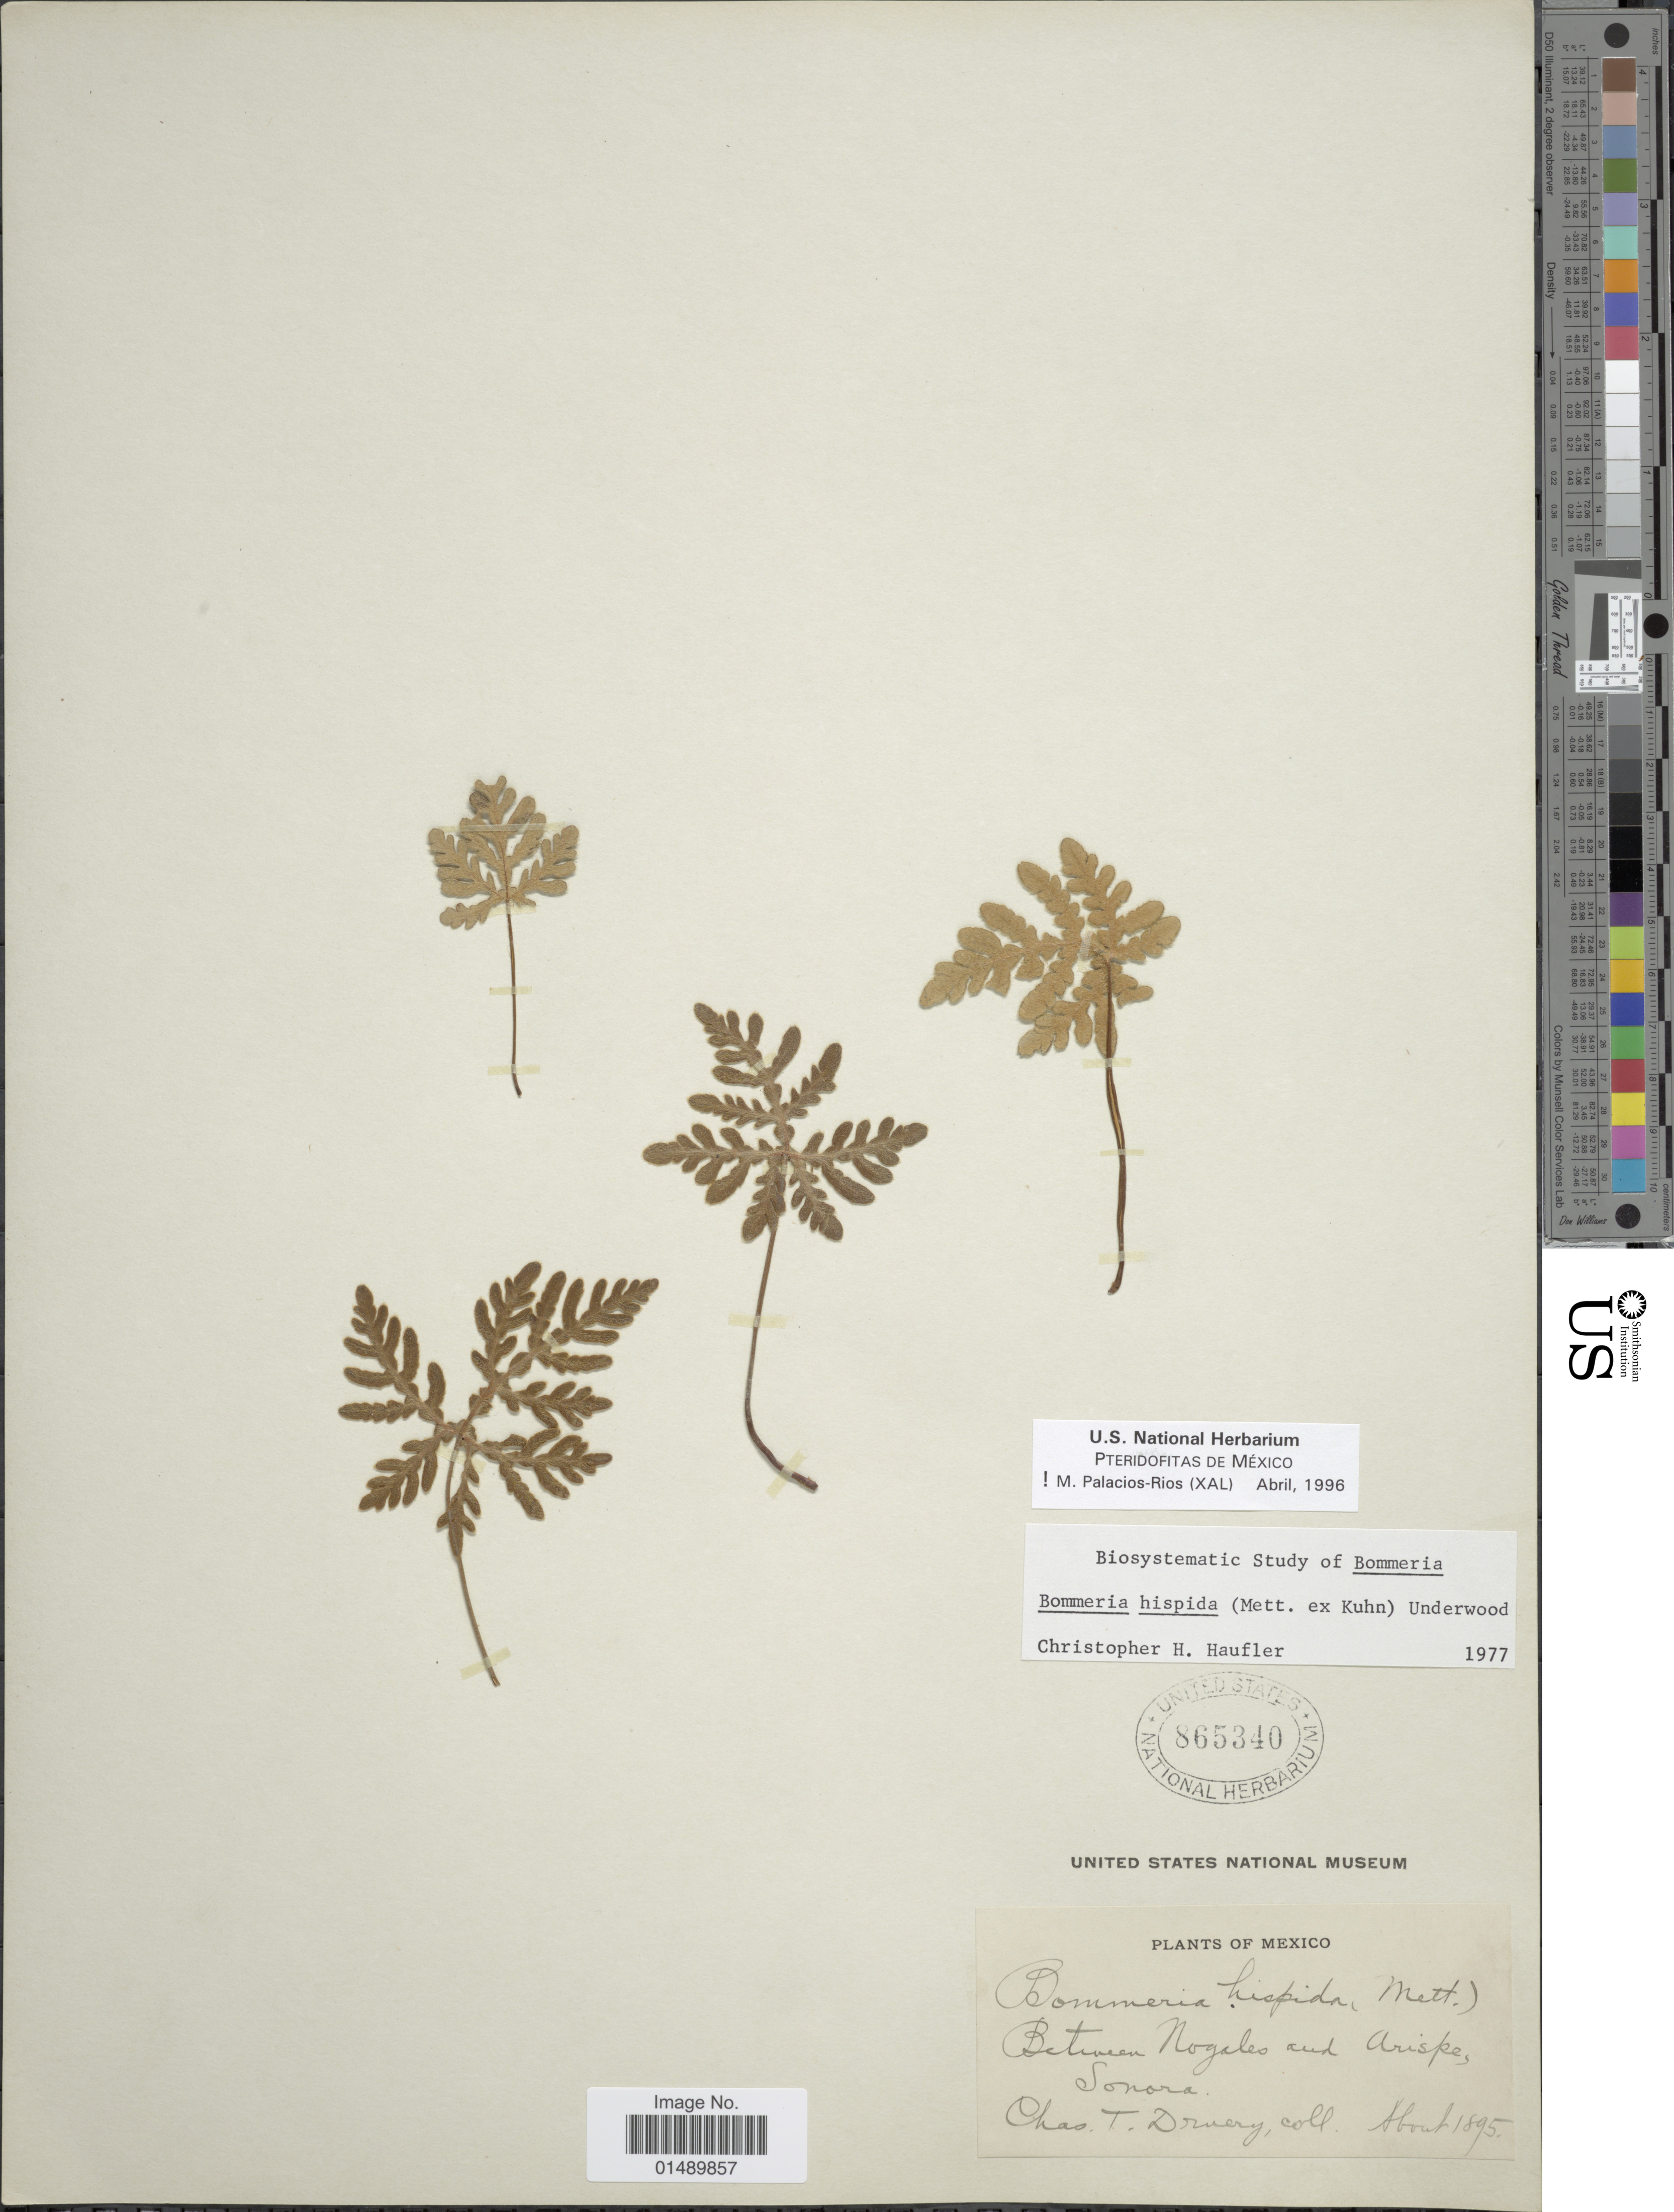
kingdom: Plantae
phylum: Tracheophyta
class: Polypodiopsida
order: Polypodiales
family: Pteridaceae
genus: Bommeria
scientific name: Bommeria hispida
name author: (Mett. ex Kuhn) Underw.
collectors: C. Druery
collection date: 1895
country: Mexico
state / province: Sonora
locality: Mexico, between Nogales aux Arispe.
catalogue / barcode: US 865340